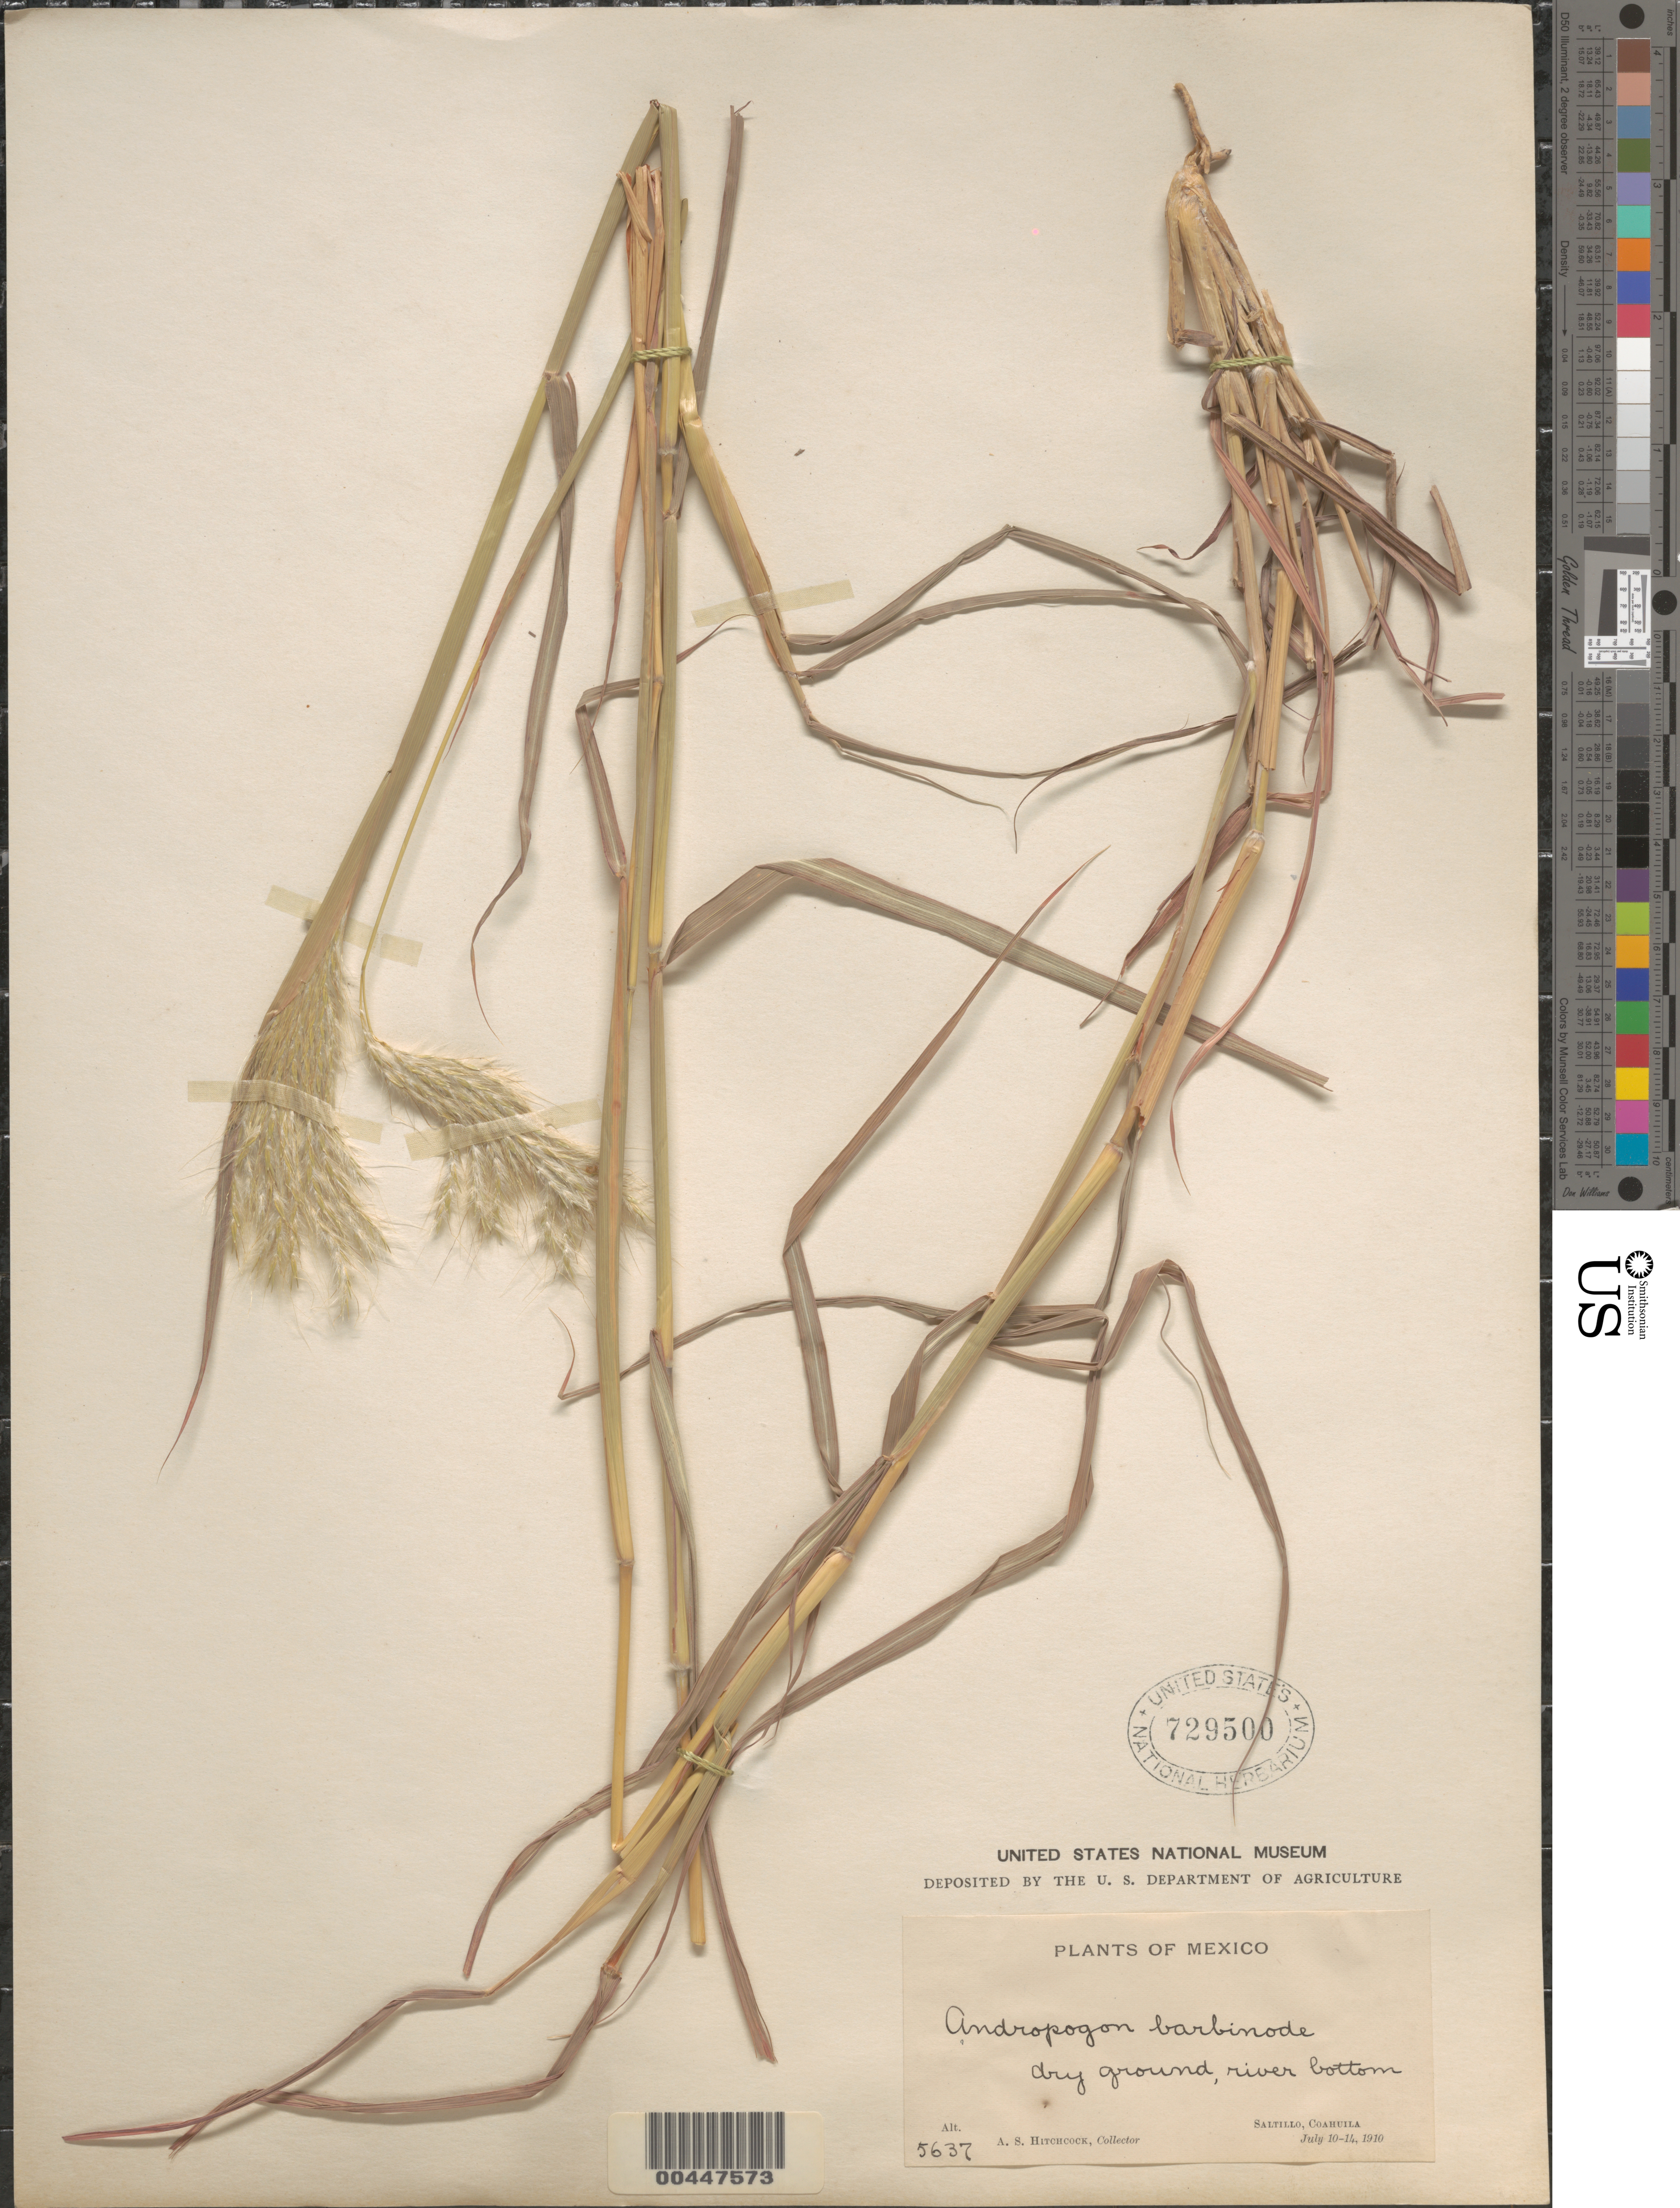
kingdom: Plantae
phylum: Tracheophyta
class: Liliopsida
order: Poales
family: Poaceae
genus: Andropogon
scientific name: Andropogon barbinodis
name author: Lag.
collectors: A. S. Hitchcock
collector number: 5637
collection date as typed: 10 Jul 1910 to 14 Jul 1910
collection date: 1910-07-10/1910-07-14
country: Mexico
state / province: Coahuila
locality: Saltillo, river bottom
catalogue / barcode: US 729500